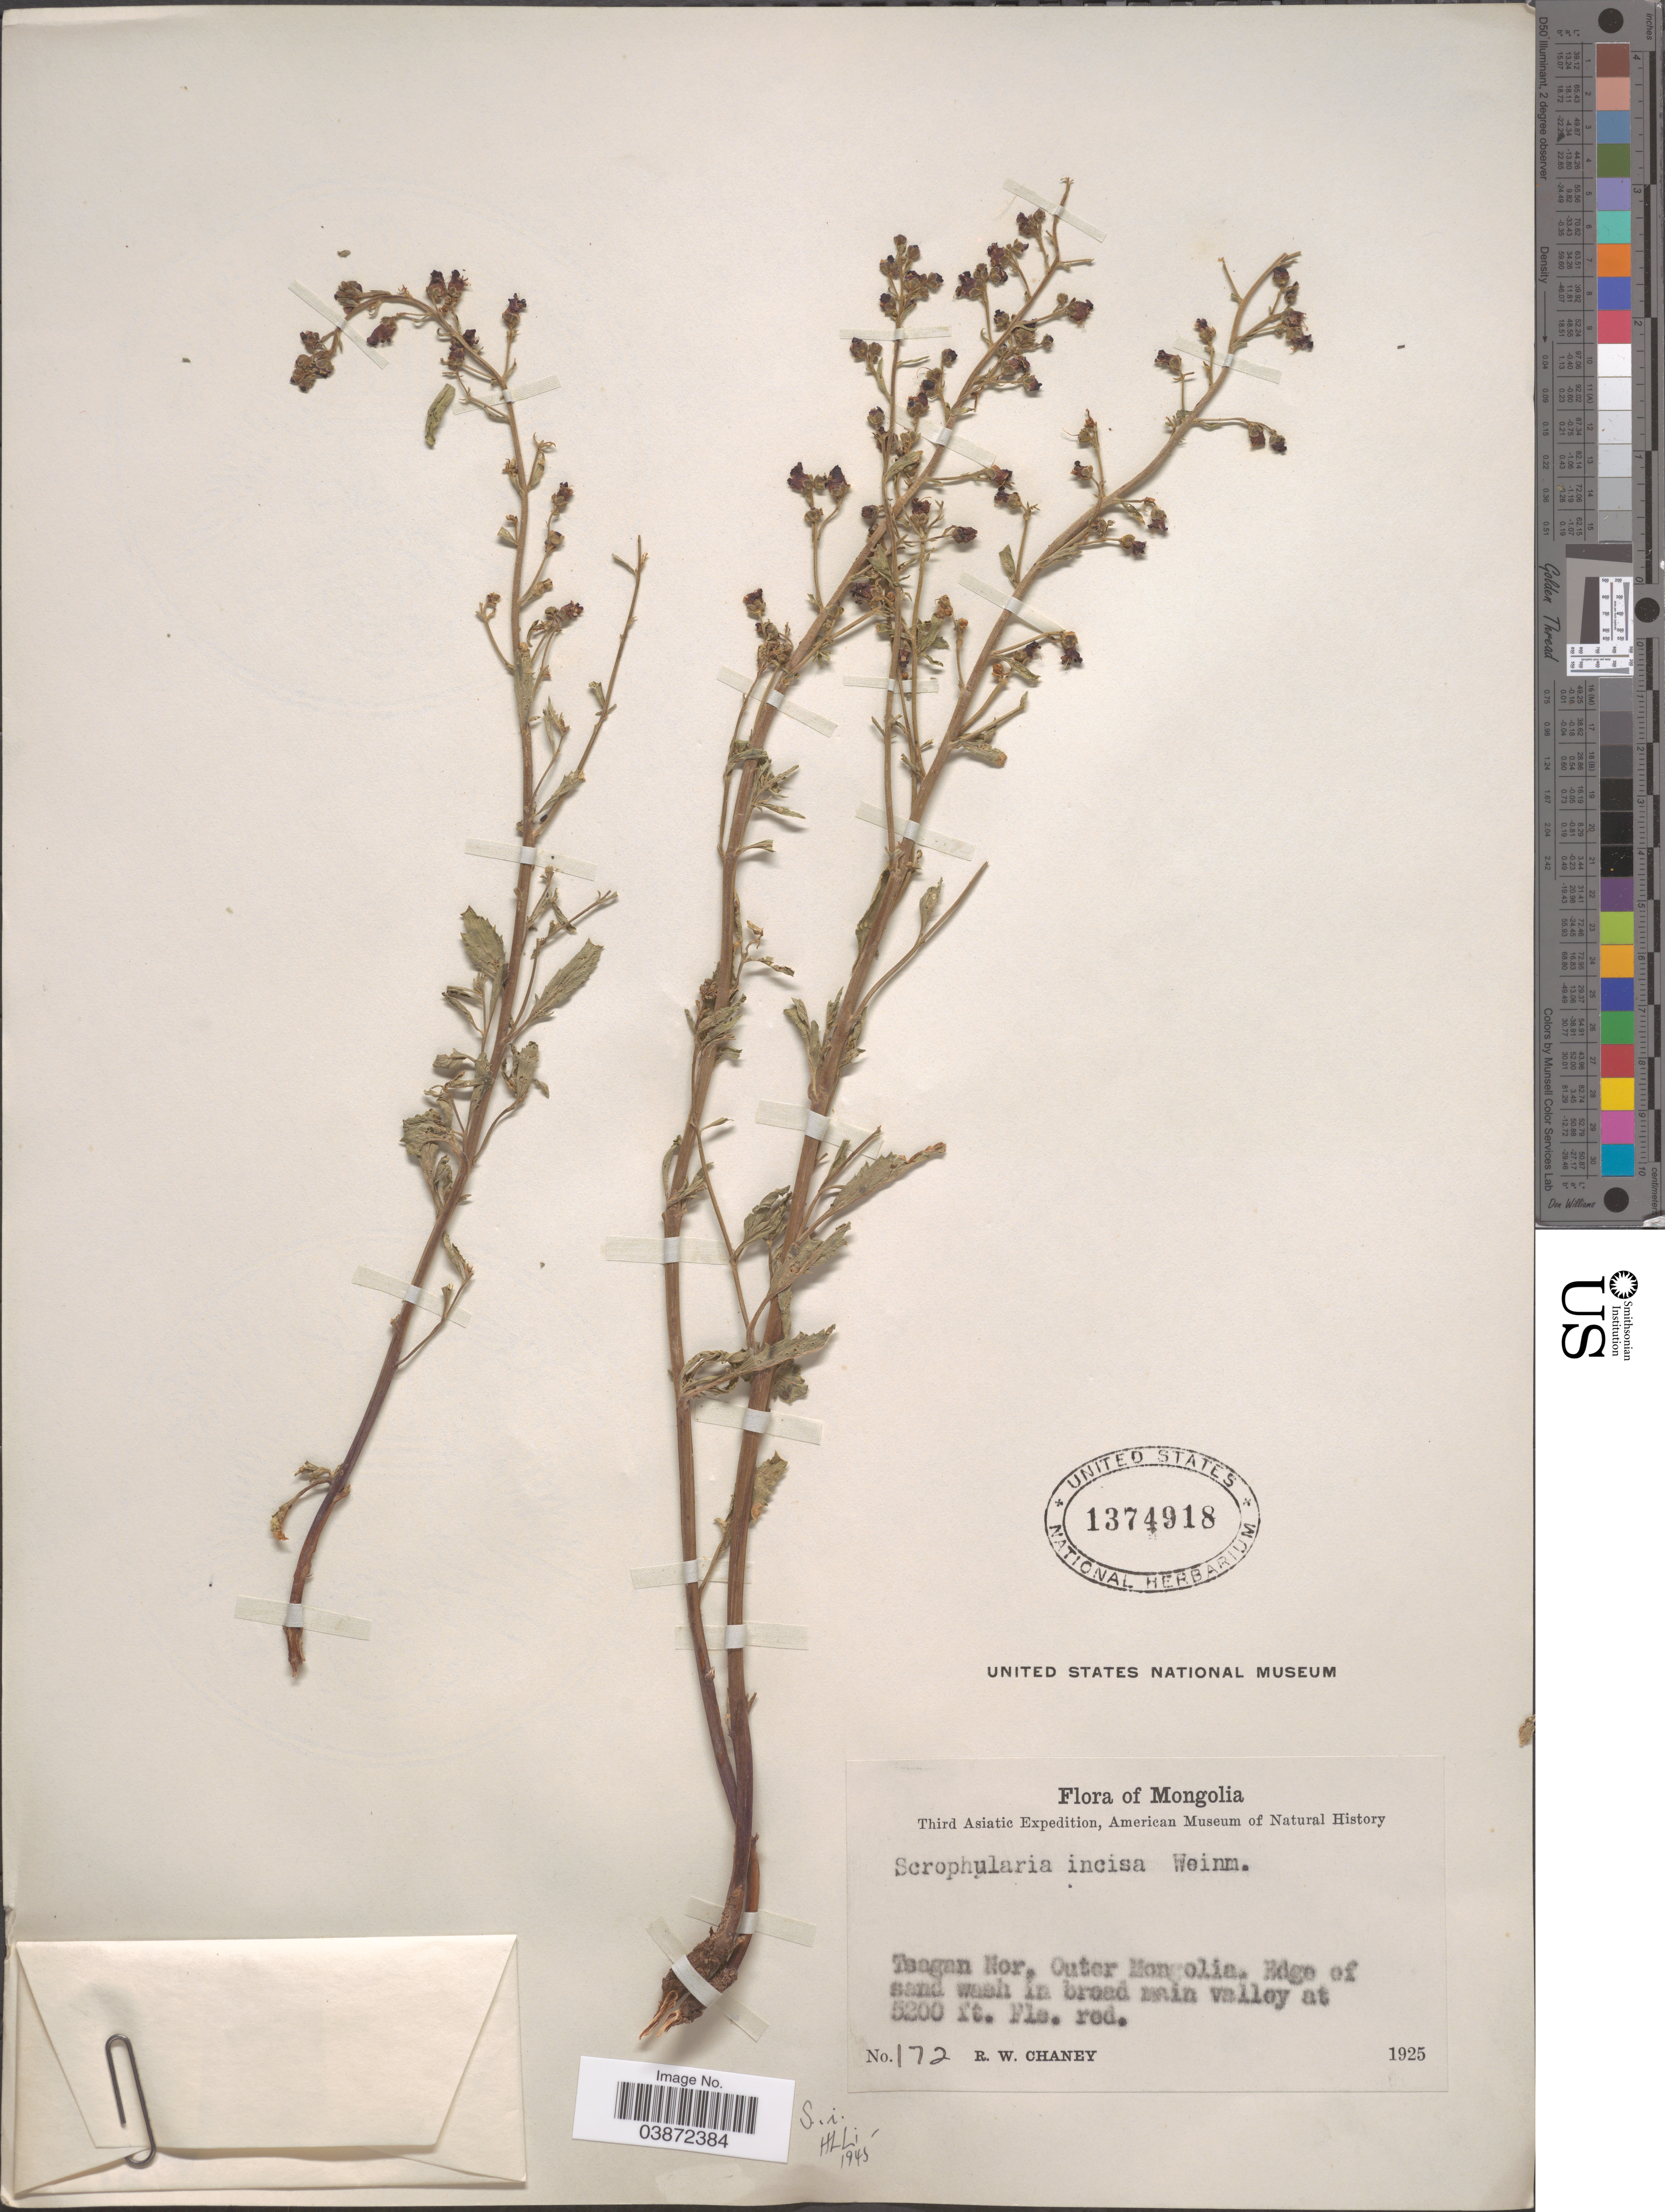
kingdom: Plantae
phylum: Tracheophyta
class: Magnoliopsida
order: Lamiales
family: Scrophulariaceae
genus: Scrophularia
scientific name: Scrophularia incisa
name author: Weinm.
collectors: R. Chaney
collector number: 172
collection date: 1925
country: Mongolia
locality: Tsagan Nor, Outer Mongolia, Edge of sand wash in broad main valley.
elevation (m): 1585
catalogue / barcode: US 1374918